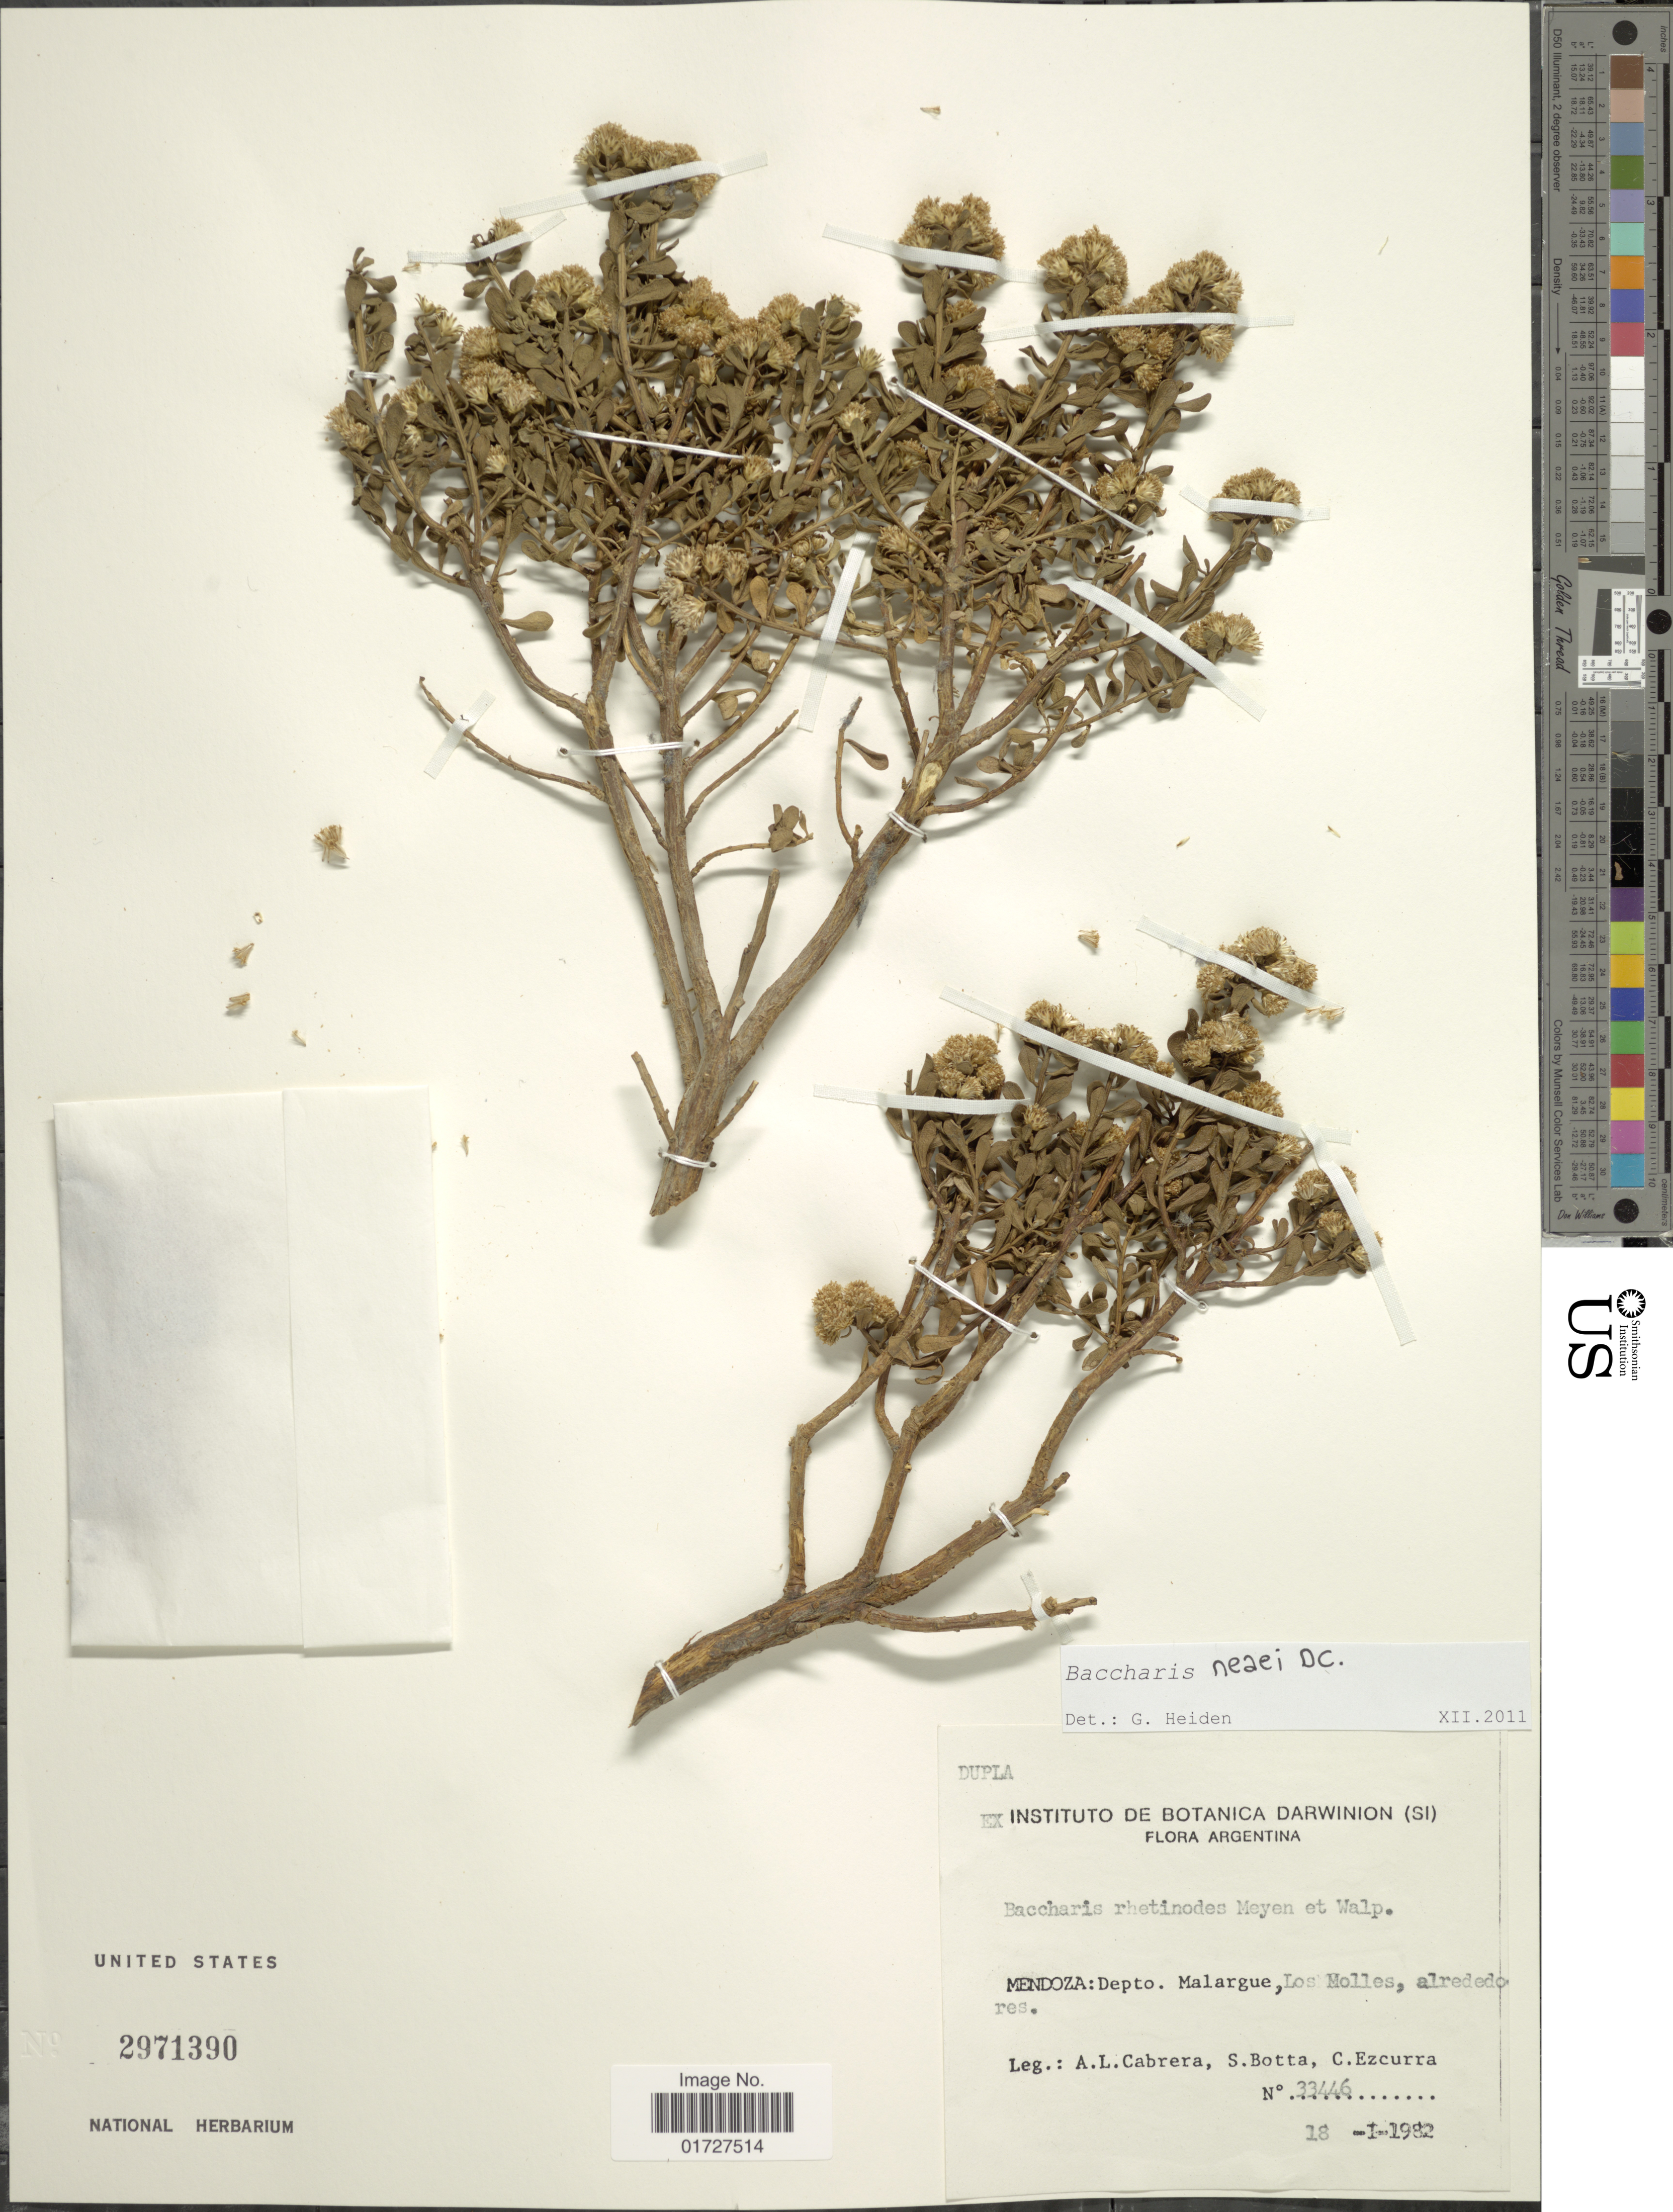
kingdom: Plantae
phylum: Tracheophyta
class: Magnoliopsida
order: Asterales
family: Asteraceae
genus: Baccharis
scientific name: Baccharis neaei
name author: DC.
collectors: A. L. Cabrera, S. Botta & C. Ezcurra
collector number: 33446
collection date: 1982-01-18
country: Argentina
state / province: Mendoza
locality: Depto. Malargue, Los Molles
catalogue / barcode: US 2971390